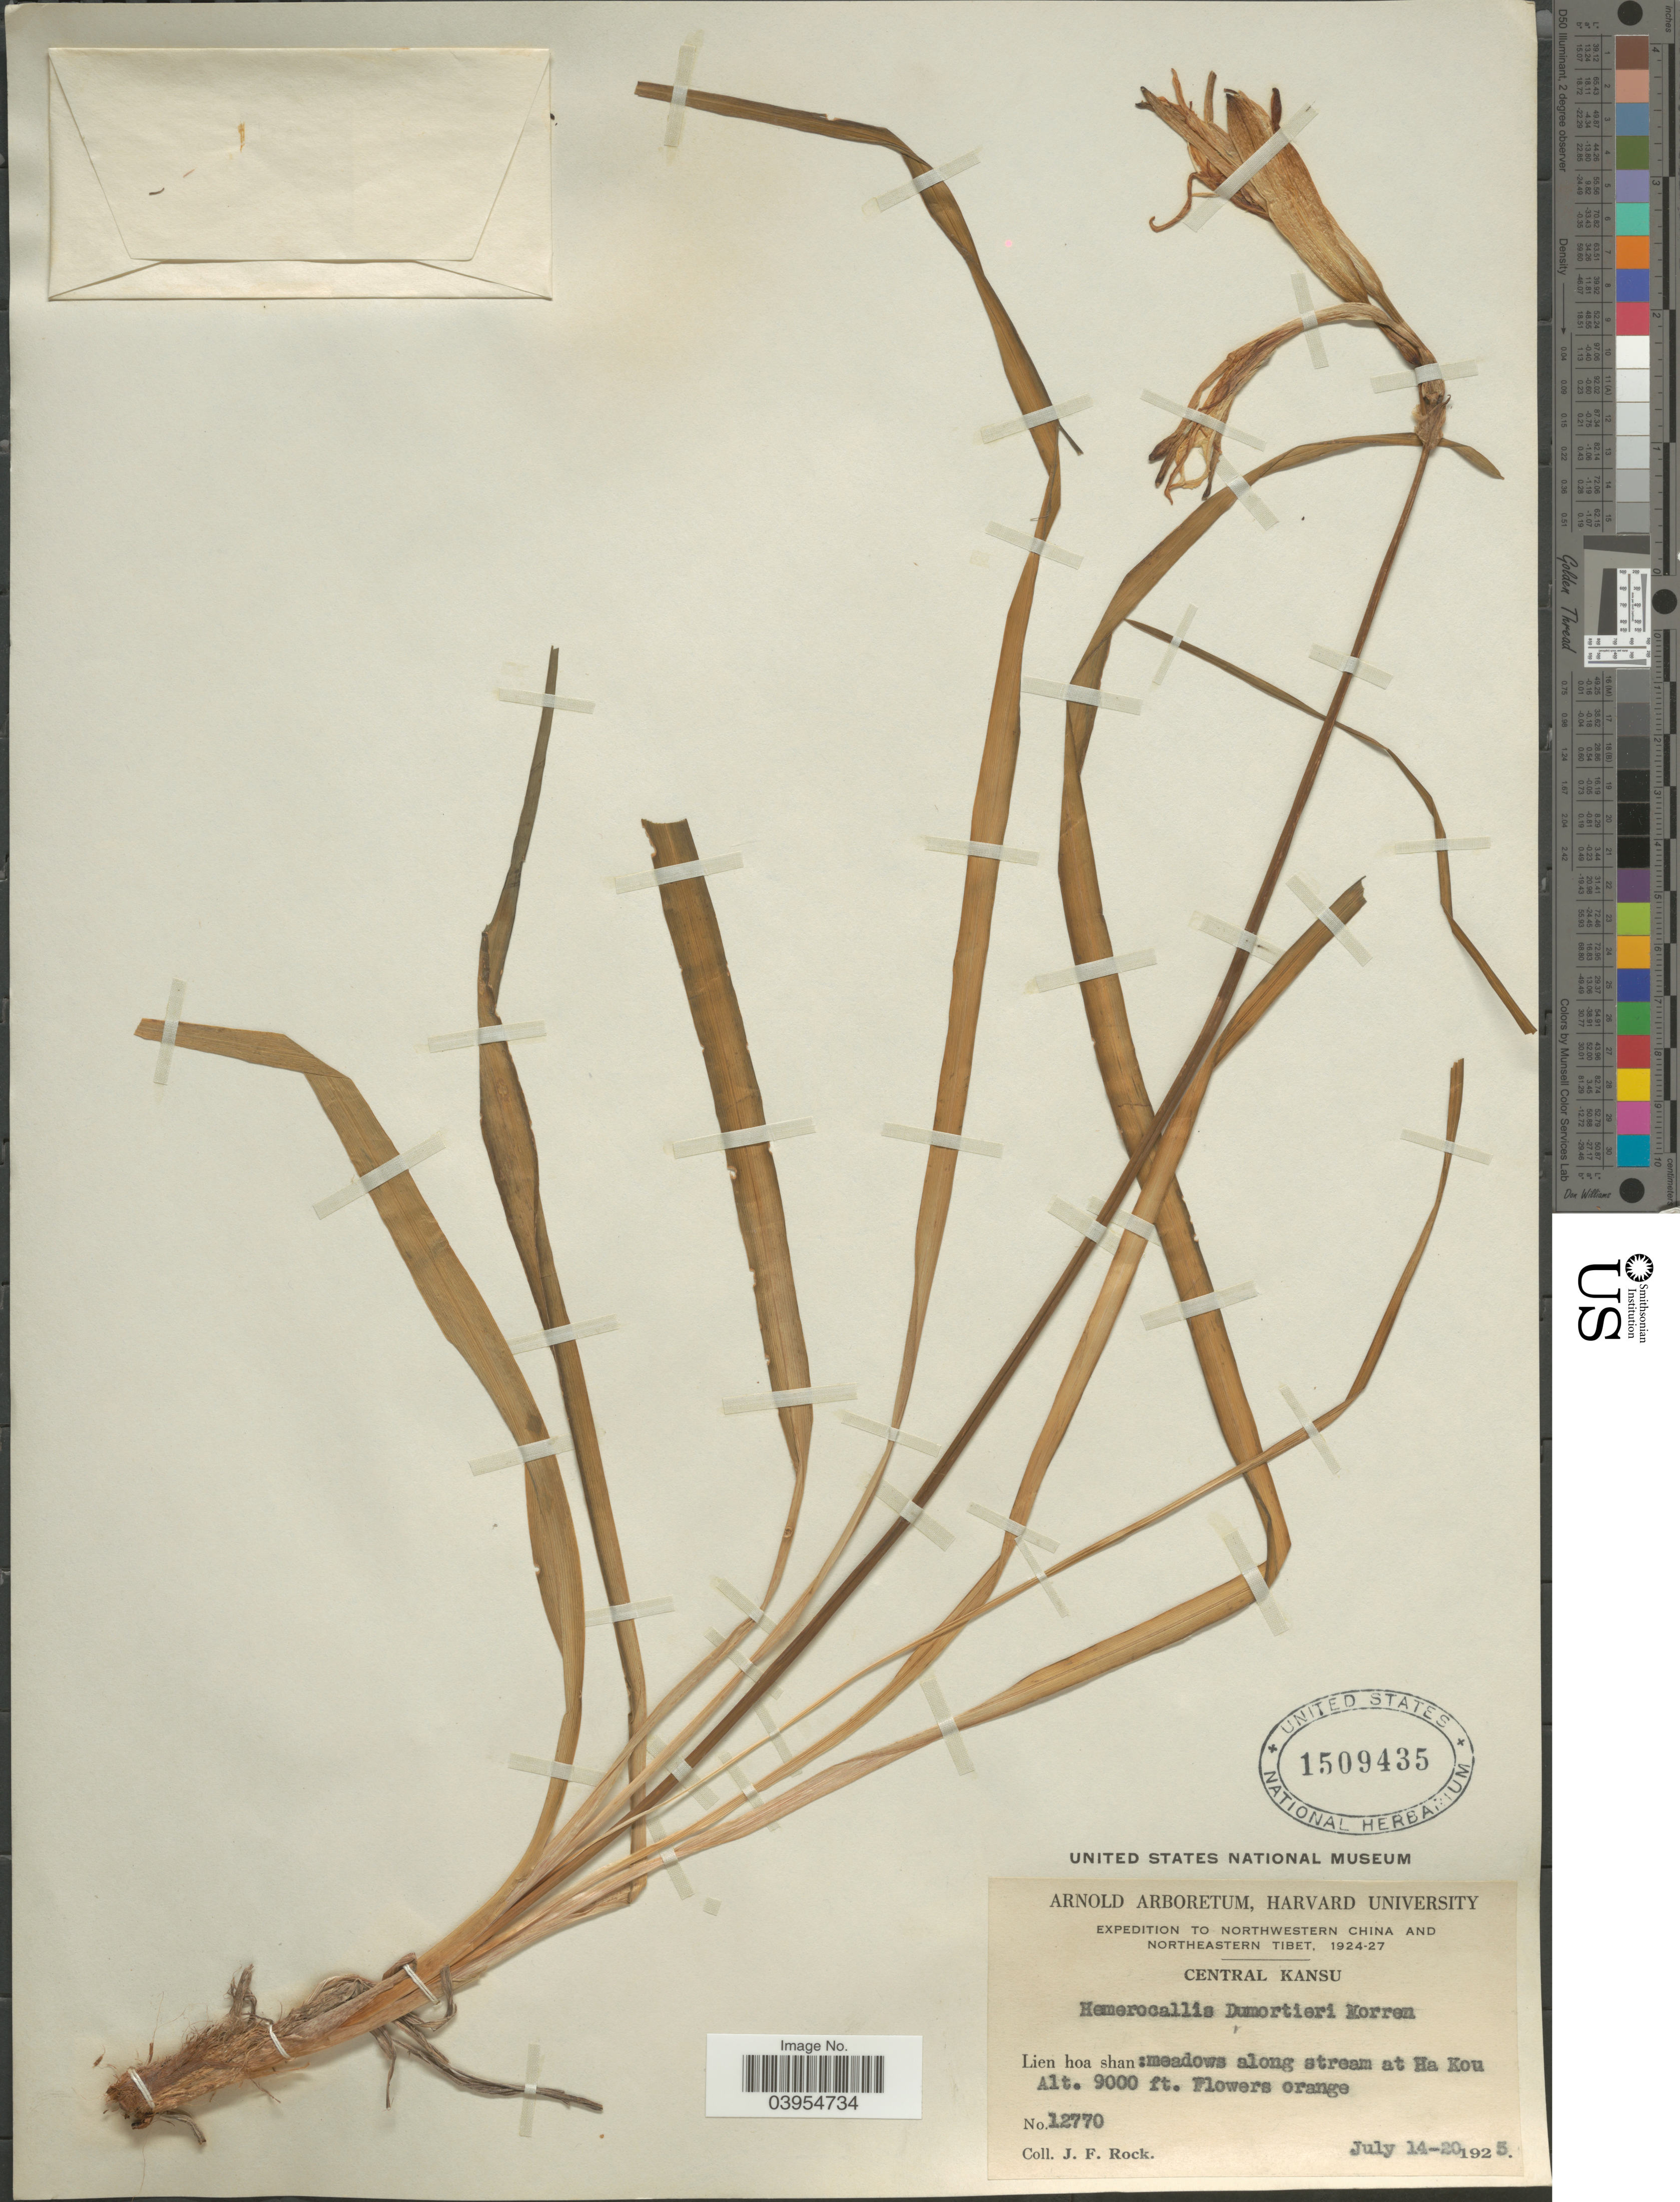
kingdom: Plantae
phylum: Tracheophyta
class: Liliopsida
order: Asparagales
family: Asphodelaceae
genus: Hemerocallis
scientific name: Hemerocallis dumortieri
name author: C. Morren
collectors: J. Rock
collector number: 12770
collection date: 1925-07-14/1925-07-20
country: China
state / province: Gansu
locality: Northwestern China. Central Kansu. Lien hoa shan:meadows along stream at Ha Kou.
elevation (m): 2743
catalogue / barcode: US 1509435